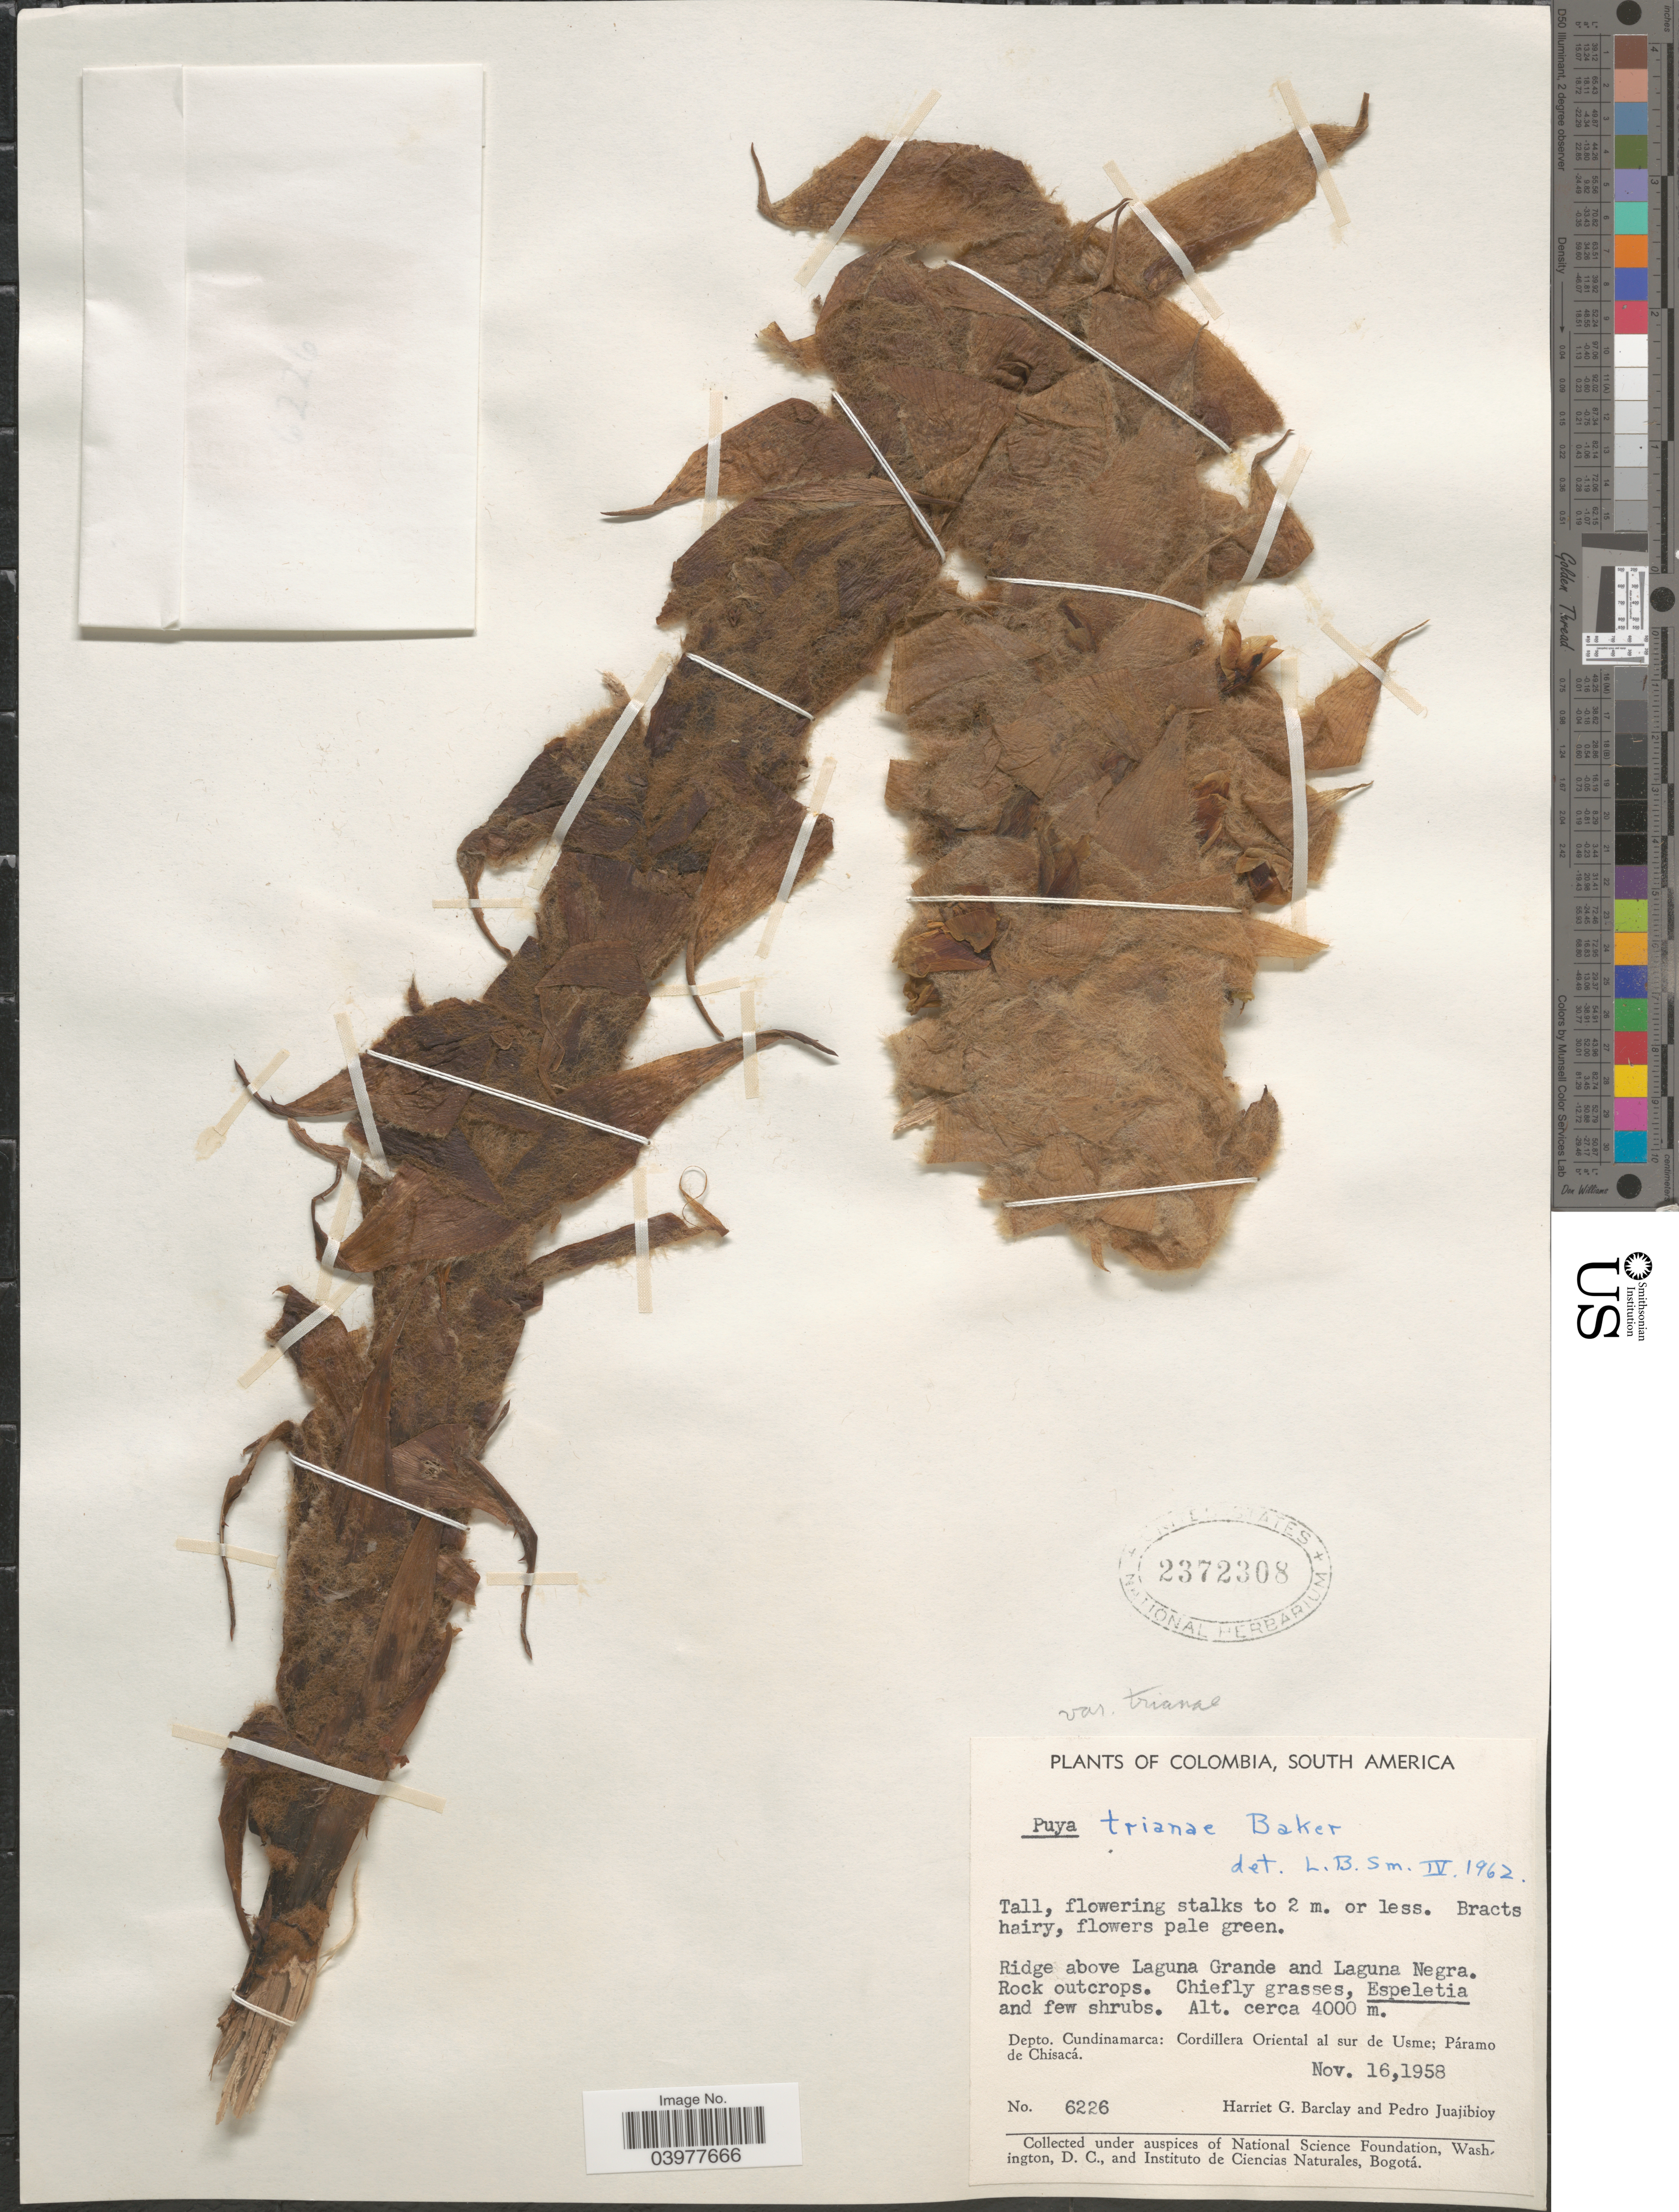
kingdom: Plantae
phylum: Tracheophyta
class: Liliopsida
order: Poales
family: Bromeliaceae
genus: Puya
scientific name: Puya trianae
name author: Baker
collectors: H. G. Barclay & P. Juajibioy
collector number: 6226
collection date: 1958-11-16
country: Colombia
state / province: Cundinamarca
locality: Ridge above Laguna Grande and Laguna Negra. Depto. Cundinamarca: Cordillera Oriental al sur de Usme; Páramo de Chisacá.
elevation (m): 4000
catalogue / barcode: US 2372308